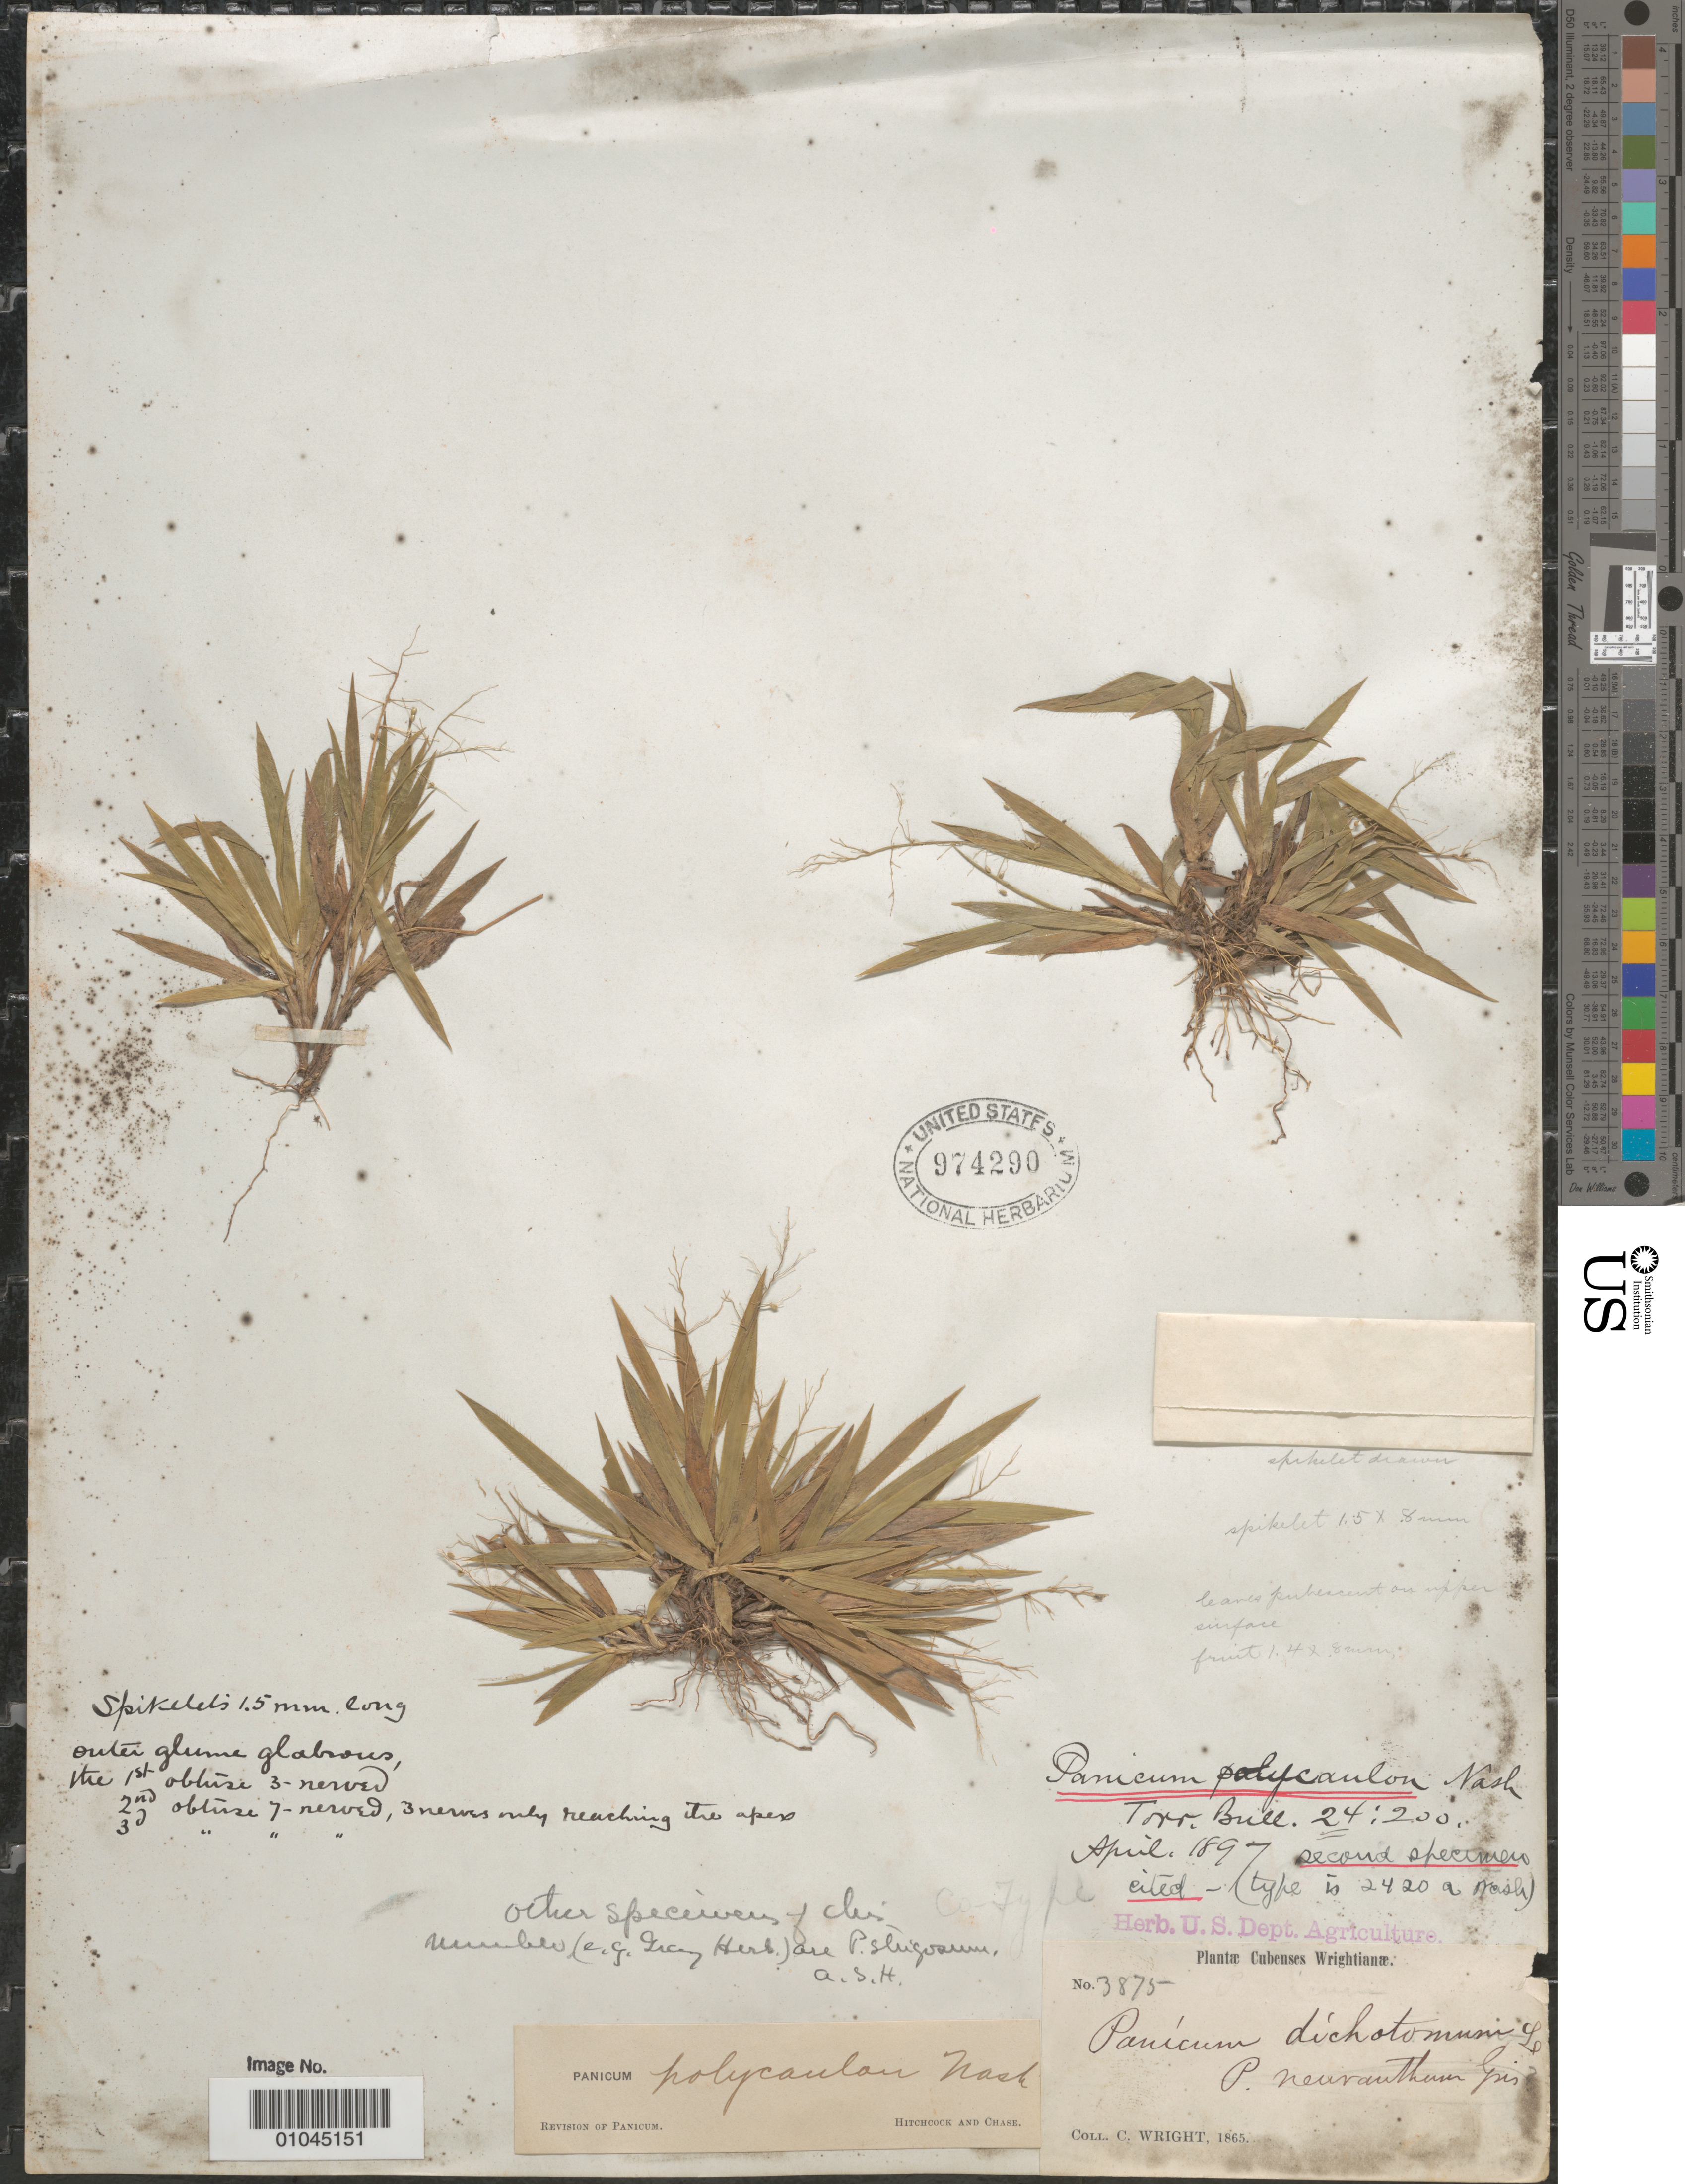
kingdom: Plantae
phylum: Tracheophyta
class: Liliopsida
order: Poales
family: Poaceae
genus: Panicum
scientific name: Panicum polycaulon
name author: Nash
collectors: C. Wright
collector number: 3875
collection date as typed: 1865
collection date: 1865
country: Cuba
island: Cuba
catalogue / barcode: US 974290